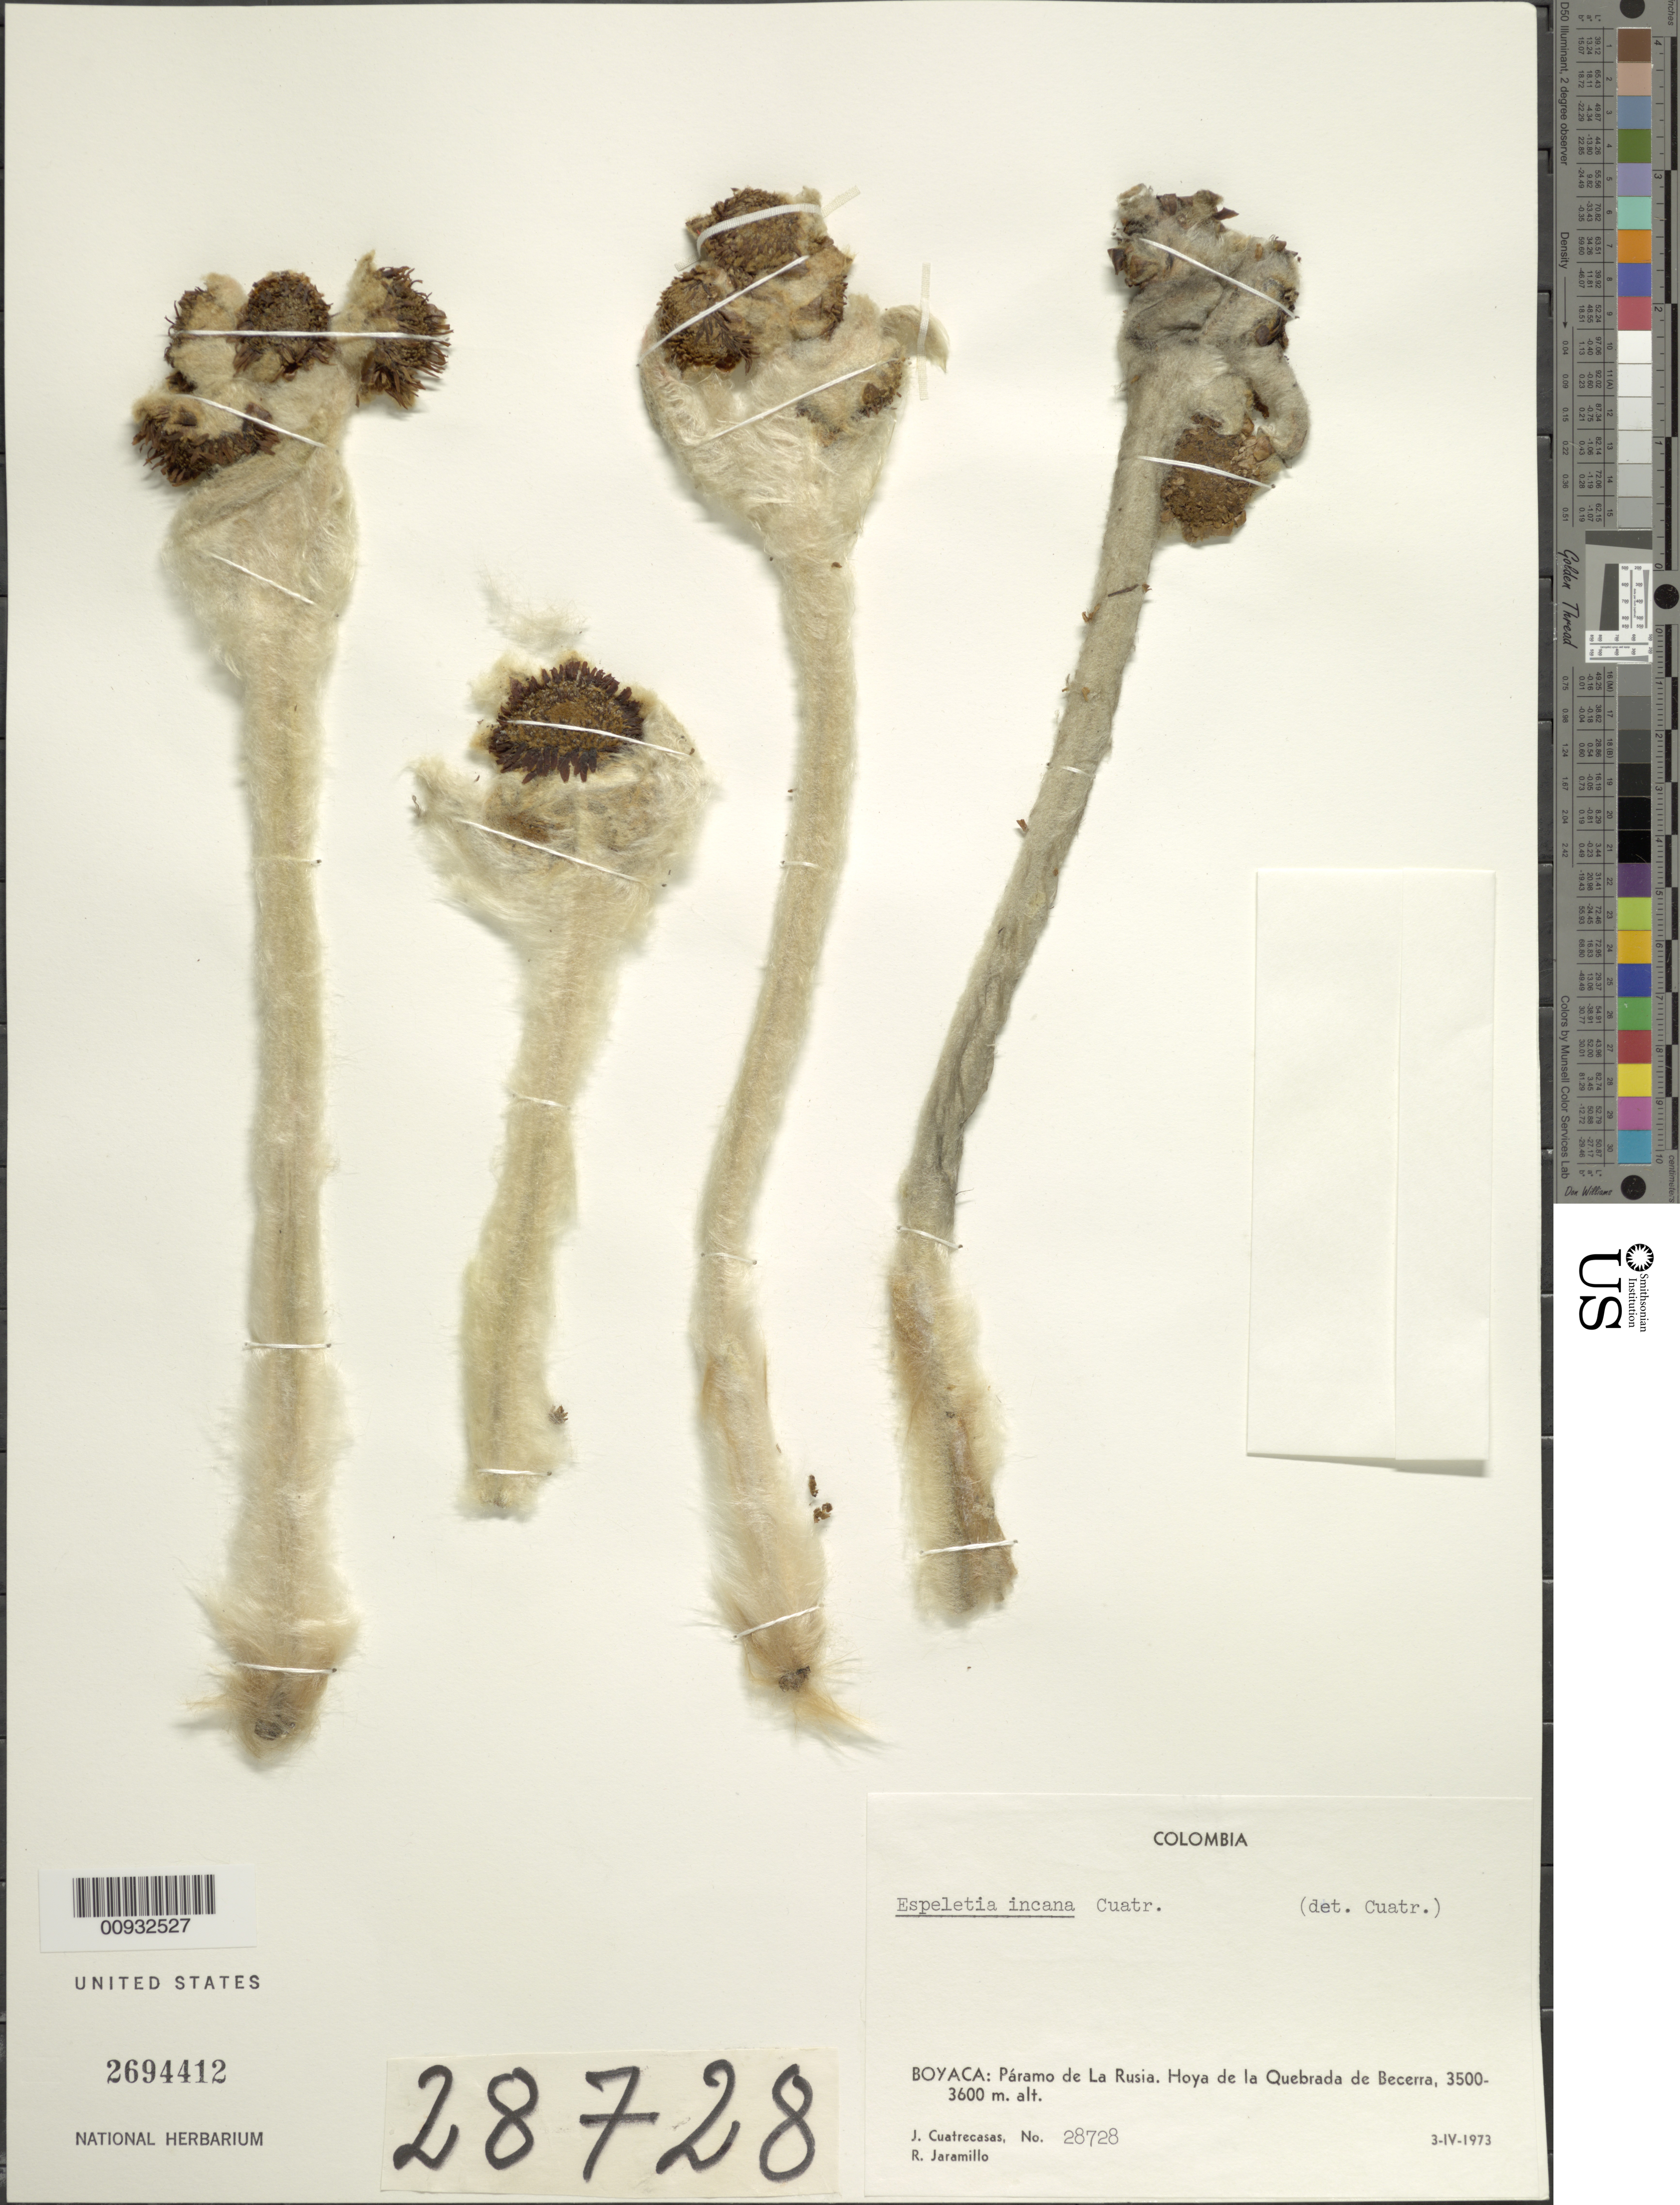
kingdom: Plantae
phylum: Tracheophyta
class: Magnoliopsida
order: Asterales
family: Asteraceae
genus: Espeletia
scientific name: Espeletia incana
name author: Cuatrec.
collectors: J. Cuatrecasas & R. Jaramillo M.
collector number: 28728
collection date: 1973-04-03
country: Colombia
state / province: Boyacá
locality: P. de la Rusia. Hoya de la Quebrada de Becerra.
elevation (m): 3500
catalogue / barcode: US 2694412